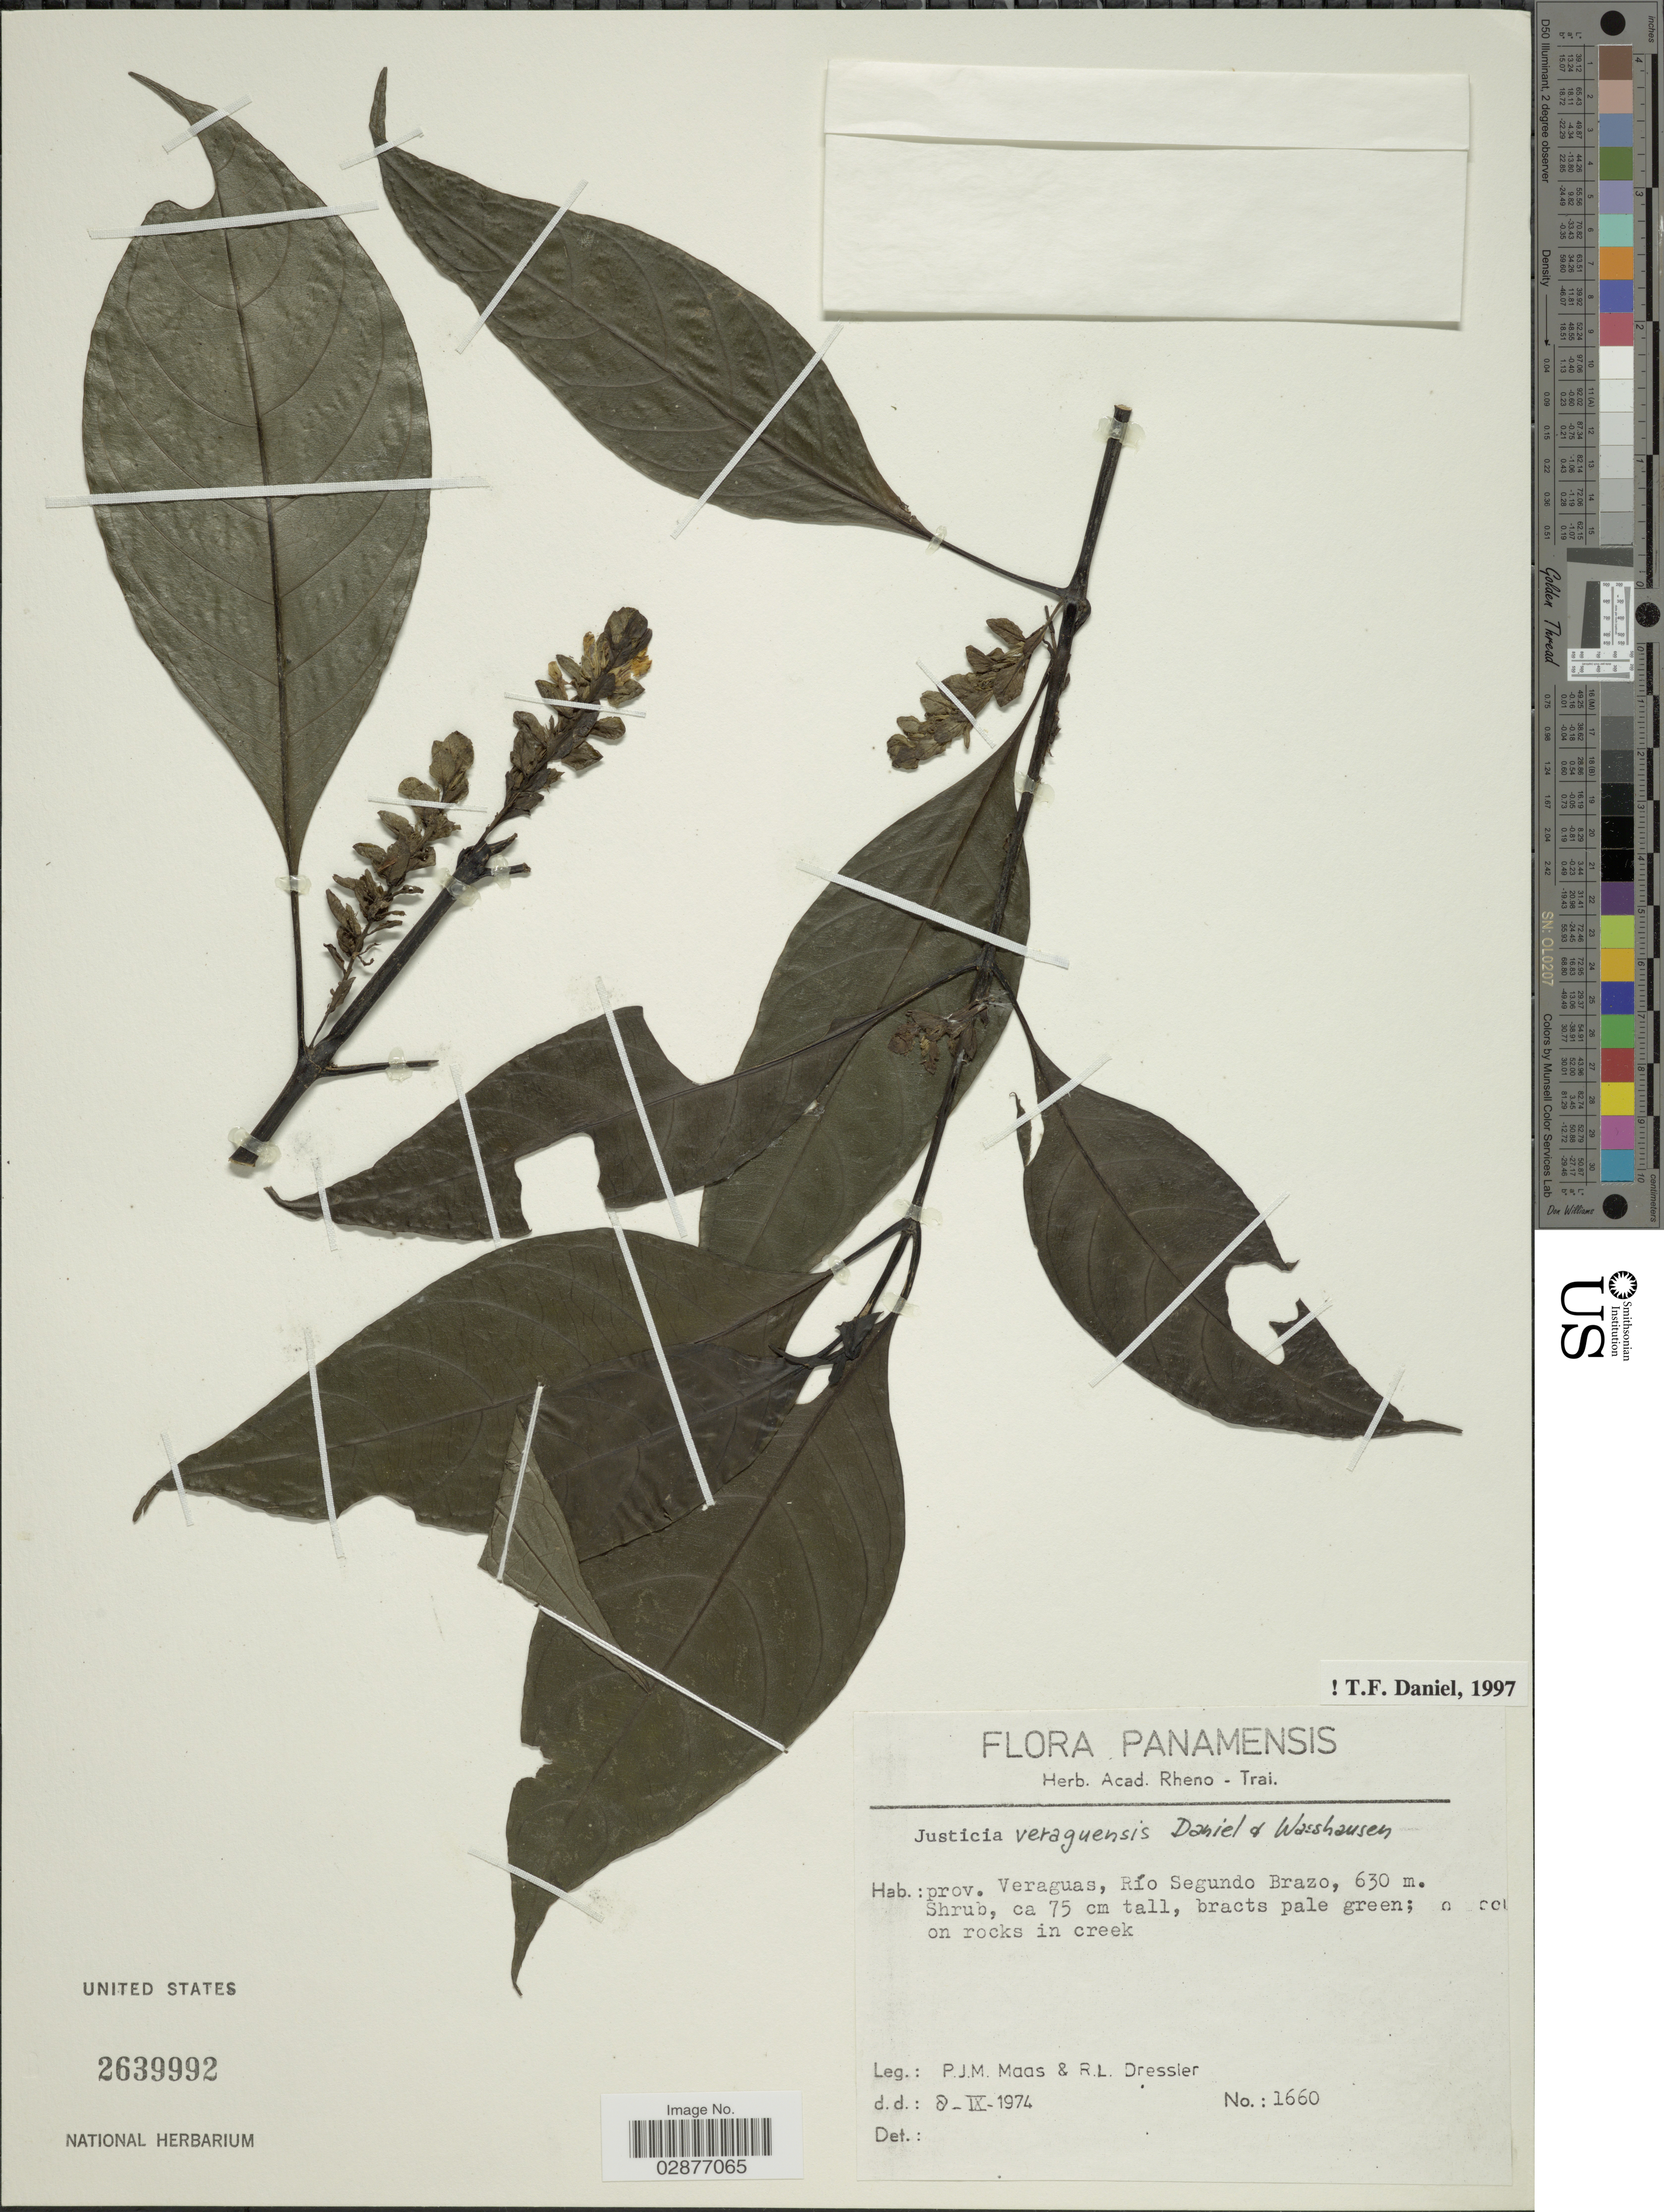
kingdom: Plantae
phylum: Tracheophyta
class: Magnoliopsida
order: Lamiales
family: Acanthaceae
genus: Justicia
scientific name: Justicia veraguensis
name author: T.F. Daniel & Wassh.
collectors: P. Maas & R. Dressler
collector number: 1660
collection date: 1974-09-08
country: Panama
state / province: Veraguas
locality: Río Segundo Brazo.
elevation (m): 630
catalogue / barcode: US 2639992